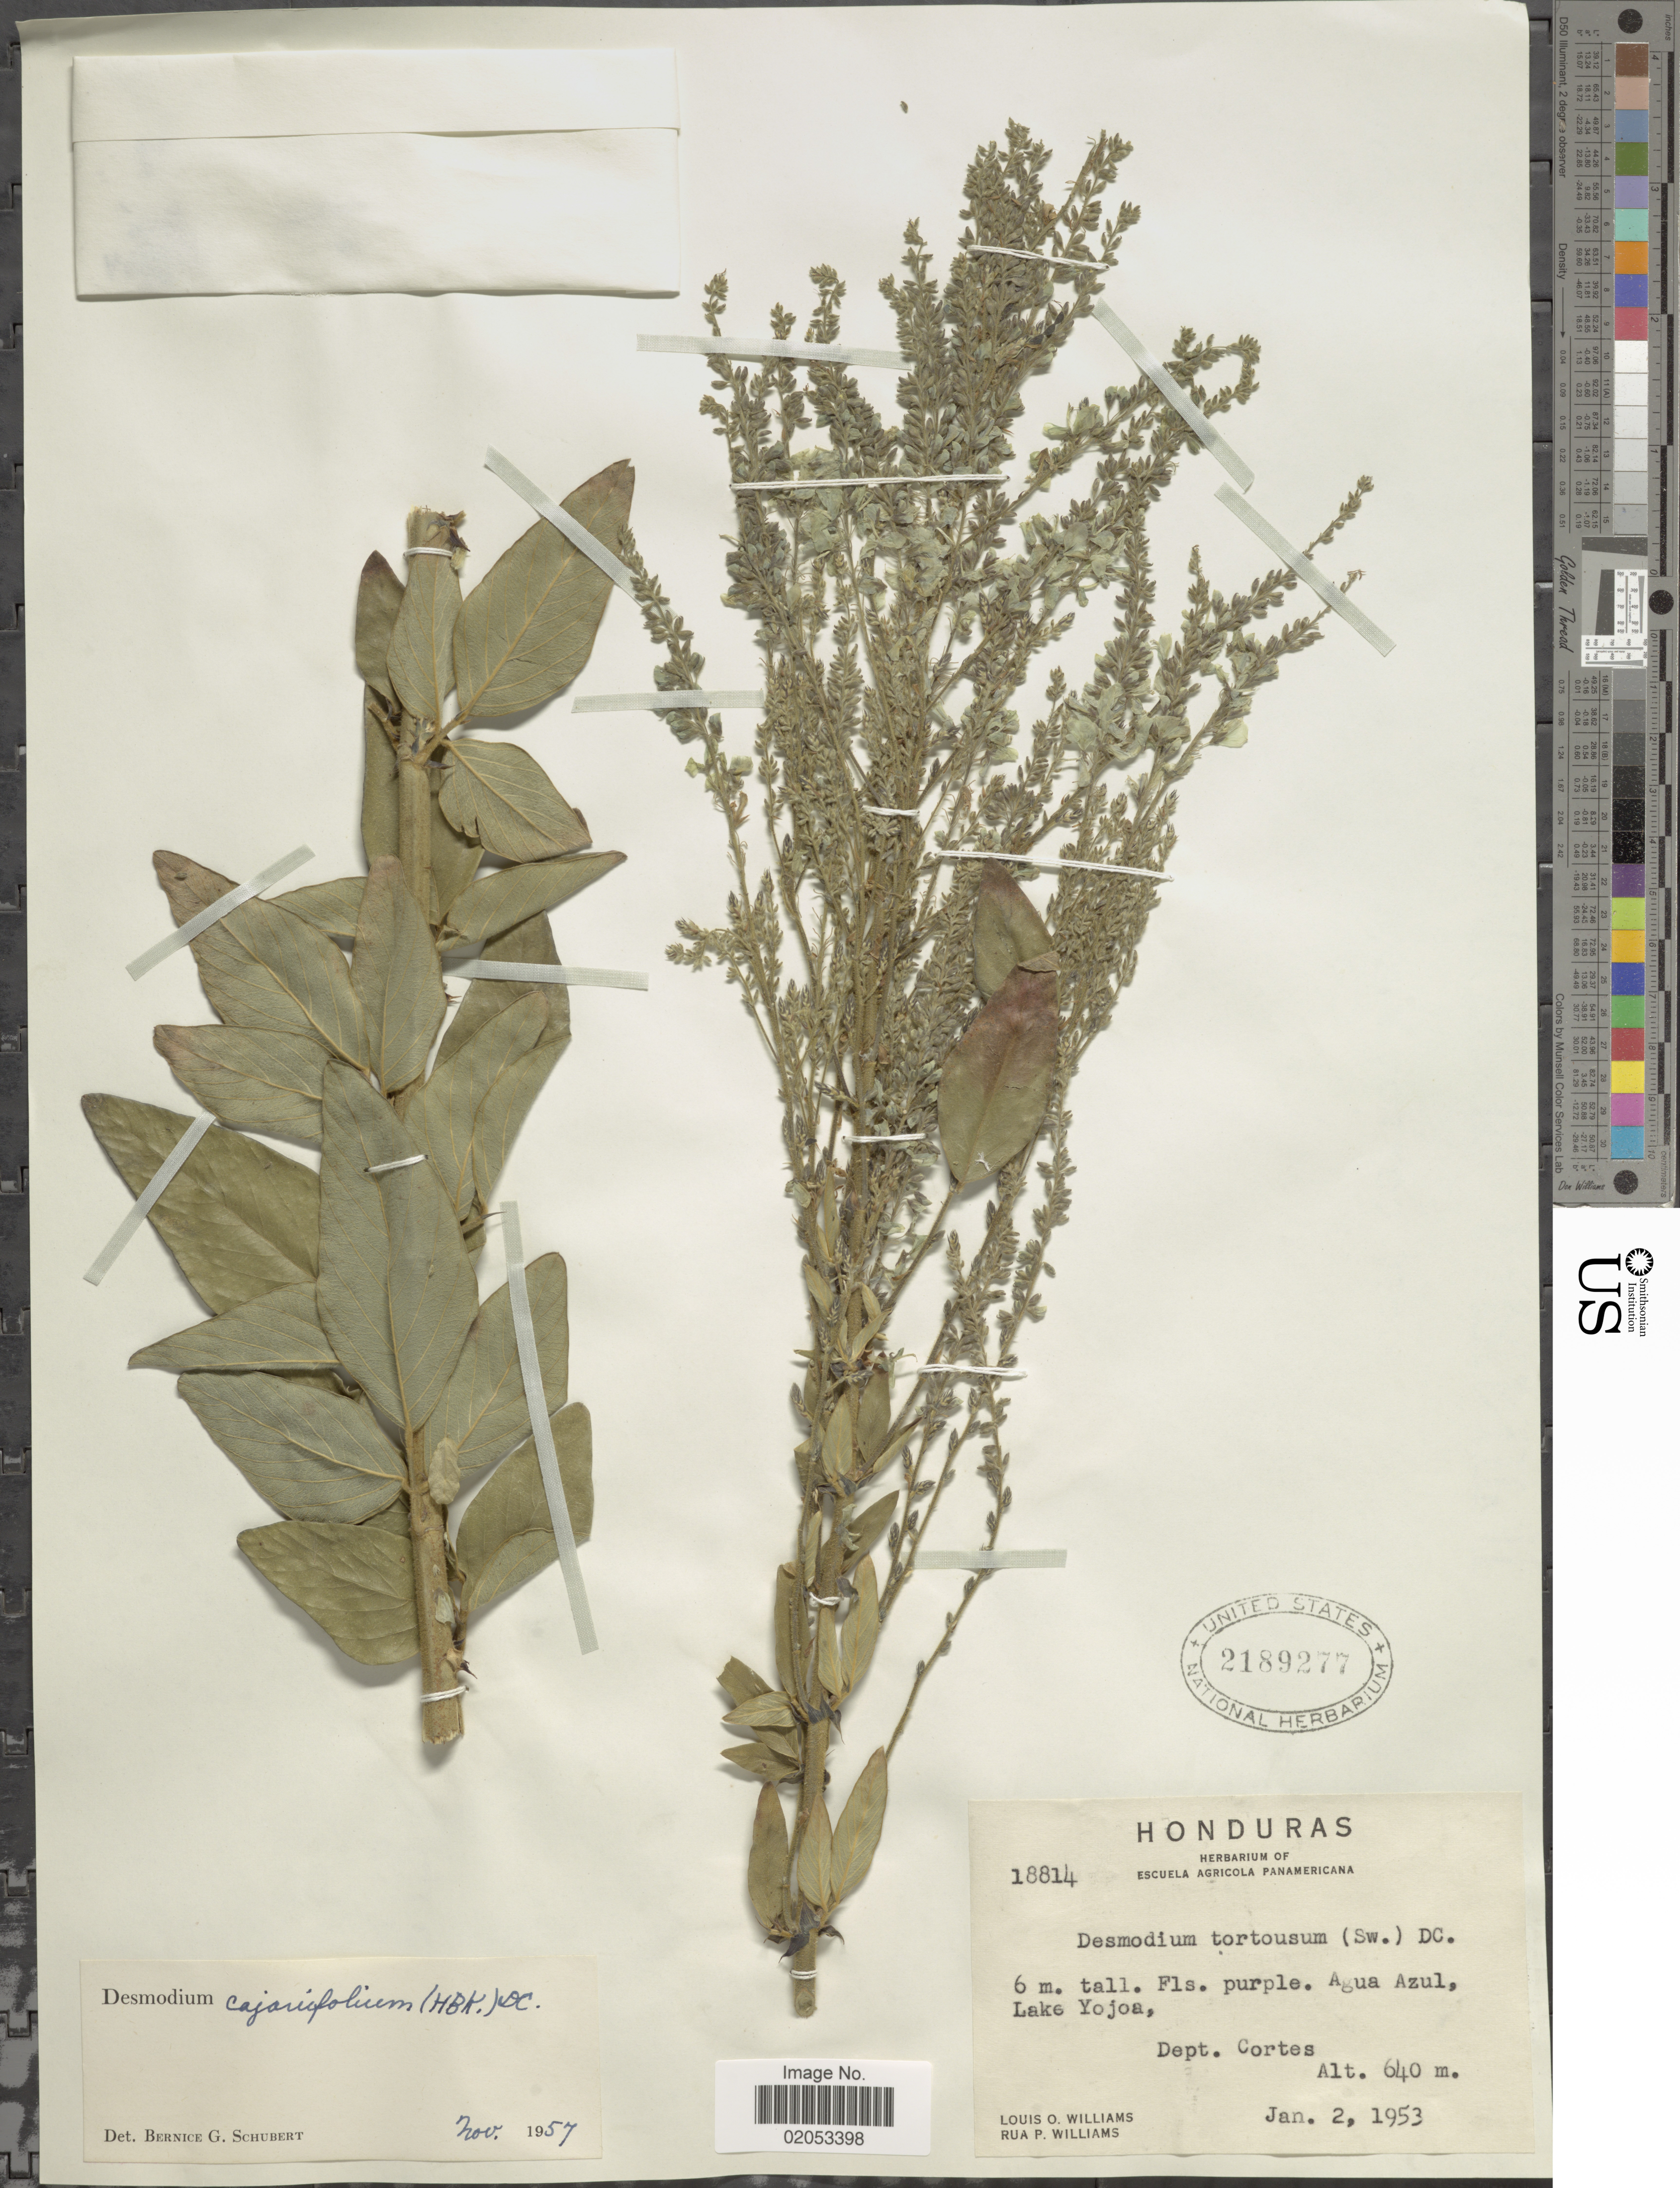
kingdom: Plantae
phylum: Tracheophyta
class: Magnoliopsida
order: Fabales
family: Fabaceae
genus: Desmodium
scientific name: Desmodium cajanifolium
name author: (Kunth) DC.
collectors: L. O. Williams & R. P. Williams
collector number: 18814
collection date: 1953-01-02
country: Honduras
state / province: Cortés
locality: Agua Azul, lake Yojoa, Dept. Cortes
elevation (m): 640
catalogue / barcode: US 2189277